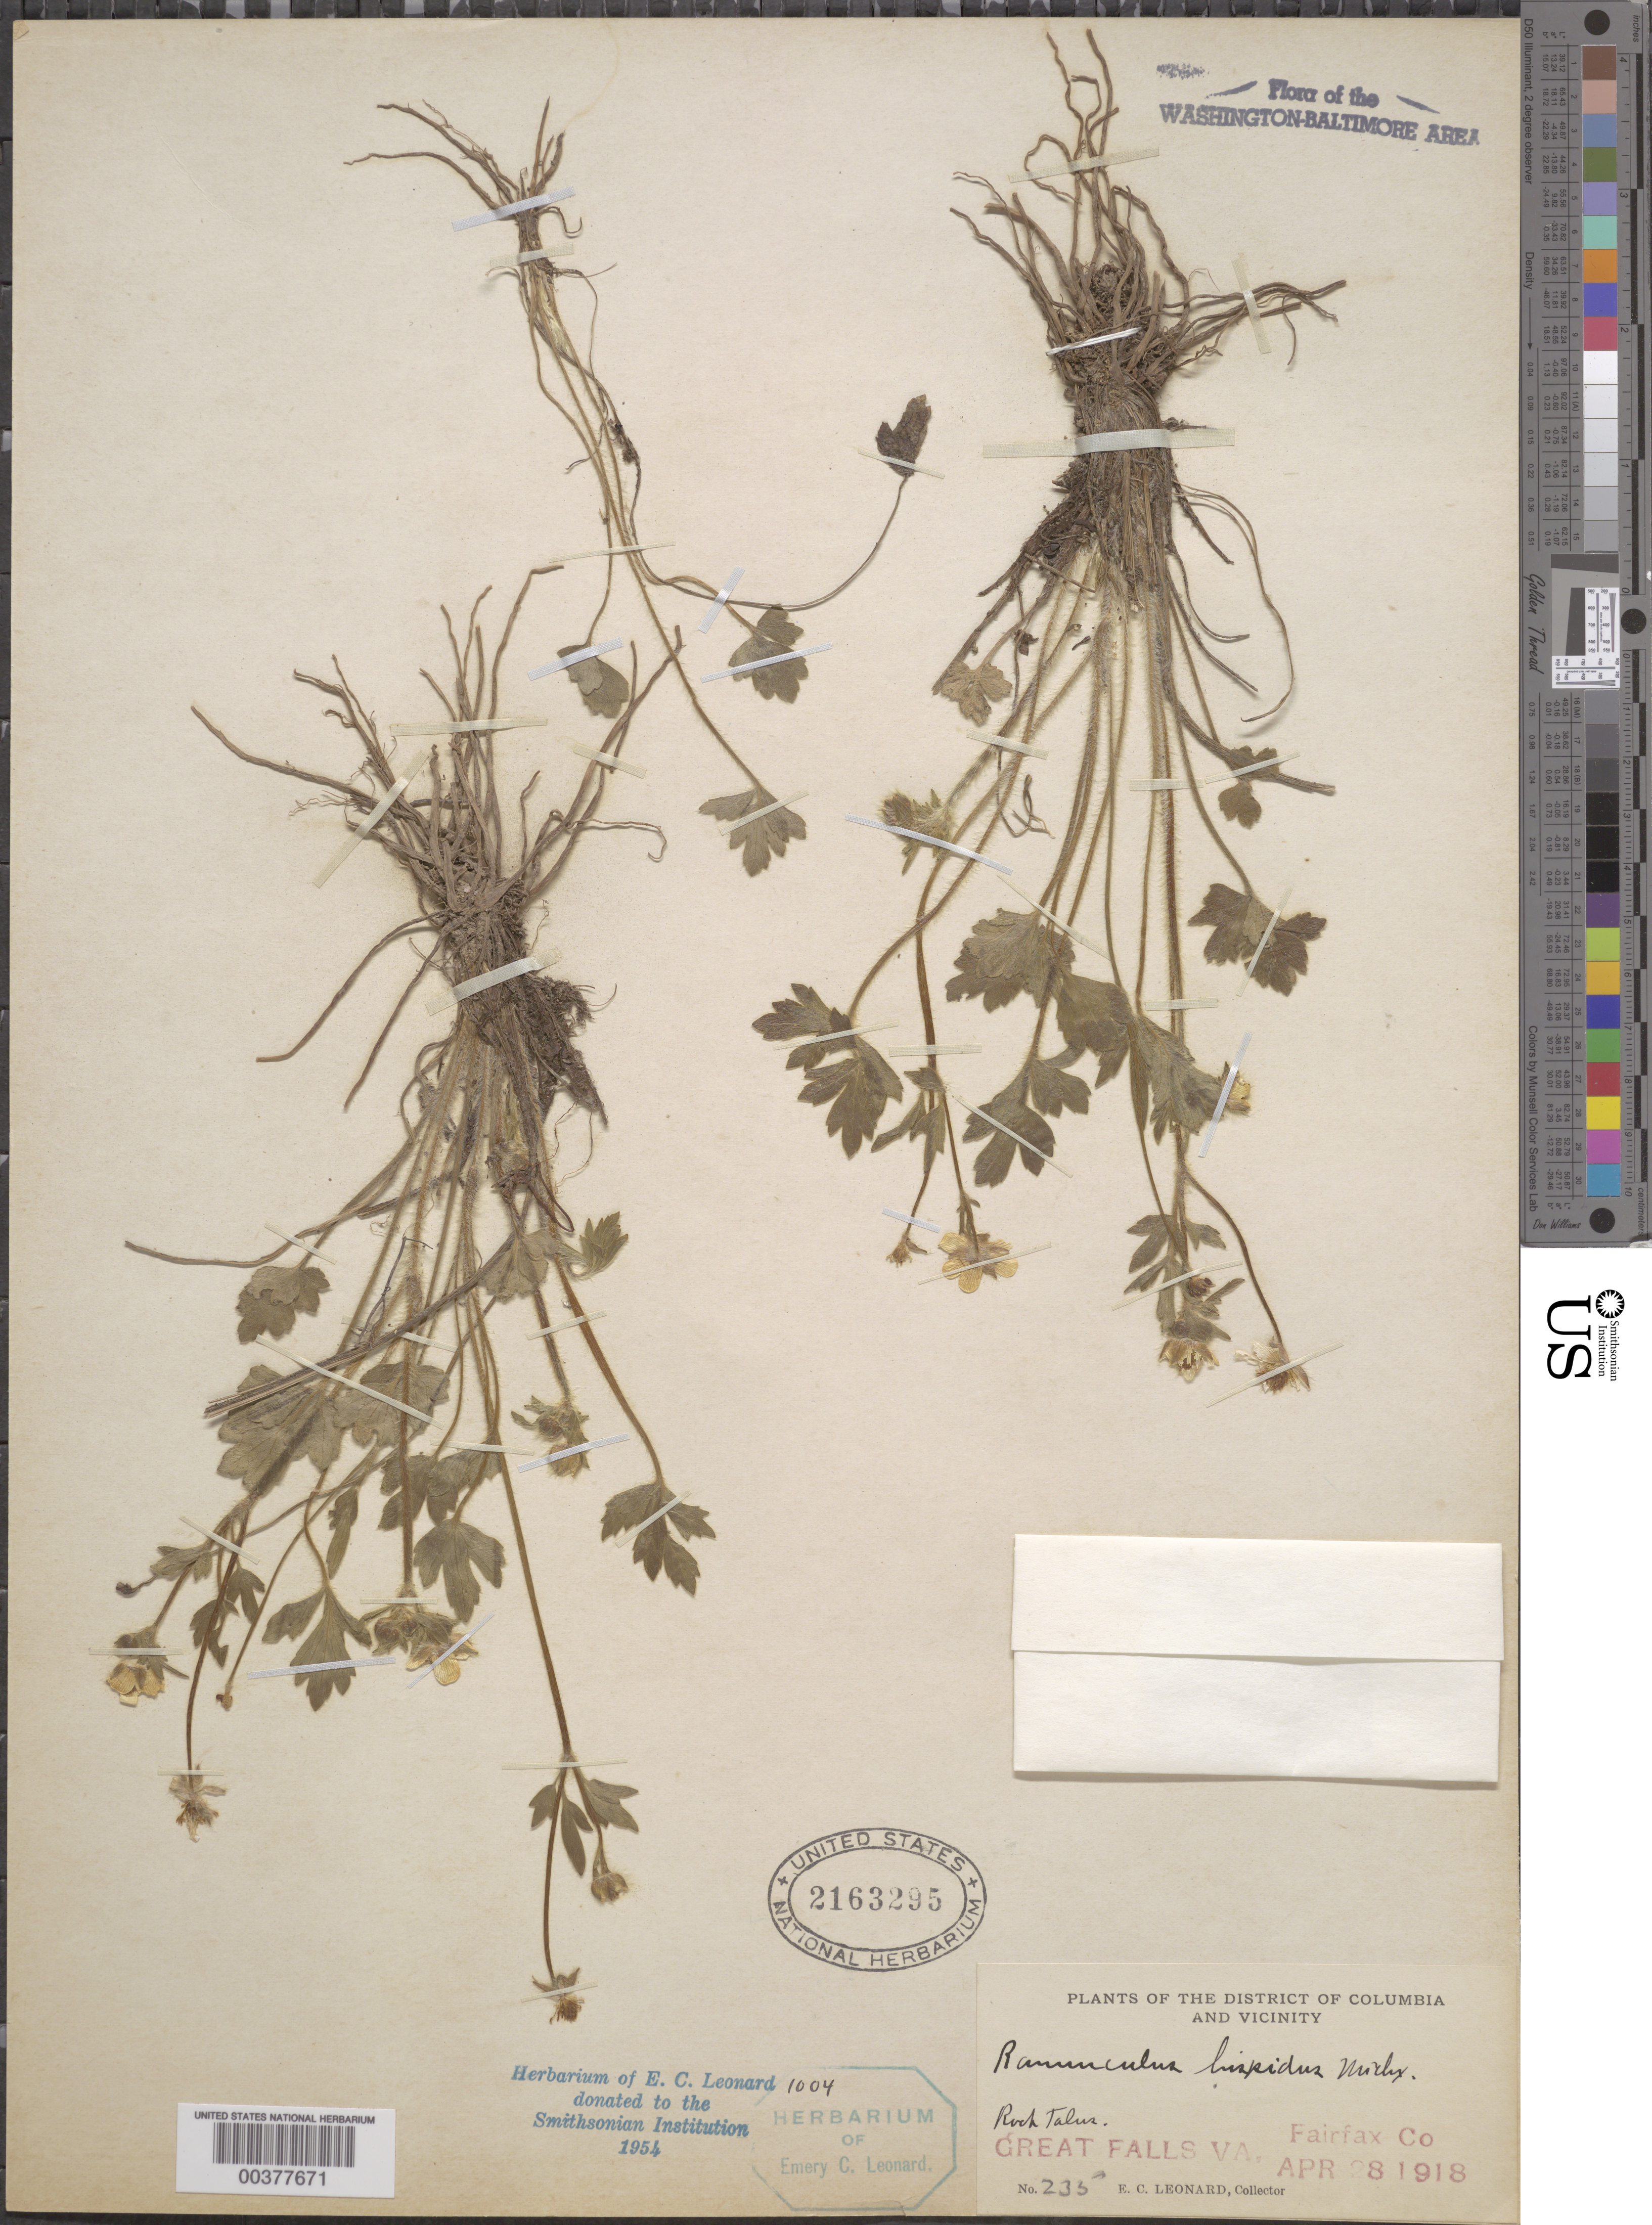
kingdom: Plantae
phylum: Tracheophyta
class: Magnoliopsida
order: Ranunculales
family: Ranunculaceae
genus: Ranunculus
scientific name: Ranunculus hispidus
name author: Michx.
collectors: E. C. Leonard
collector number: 235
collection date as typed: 28 Apr 1918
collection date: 1918-04-28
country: United States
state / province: Virginia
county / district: Fairfax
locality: Great Falls C. and O. Canal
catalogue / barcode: US 2163295